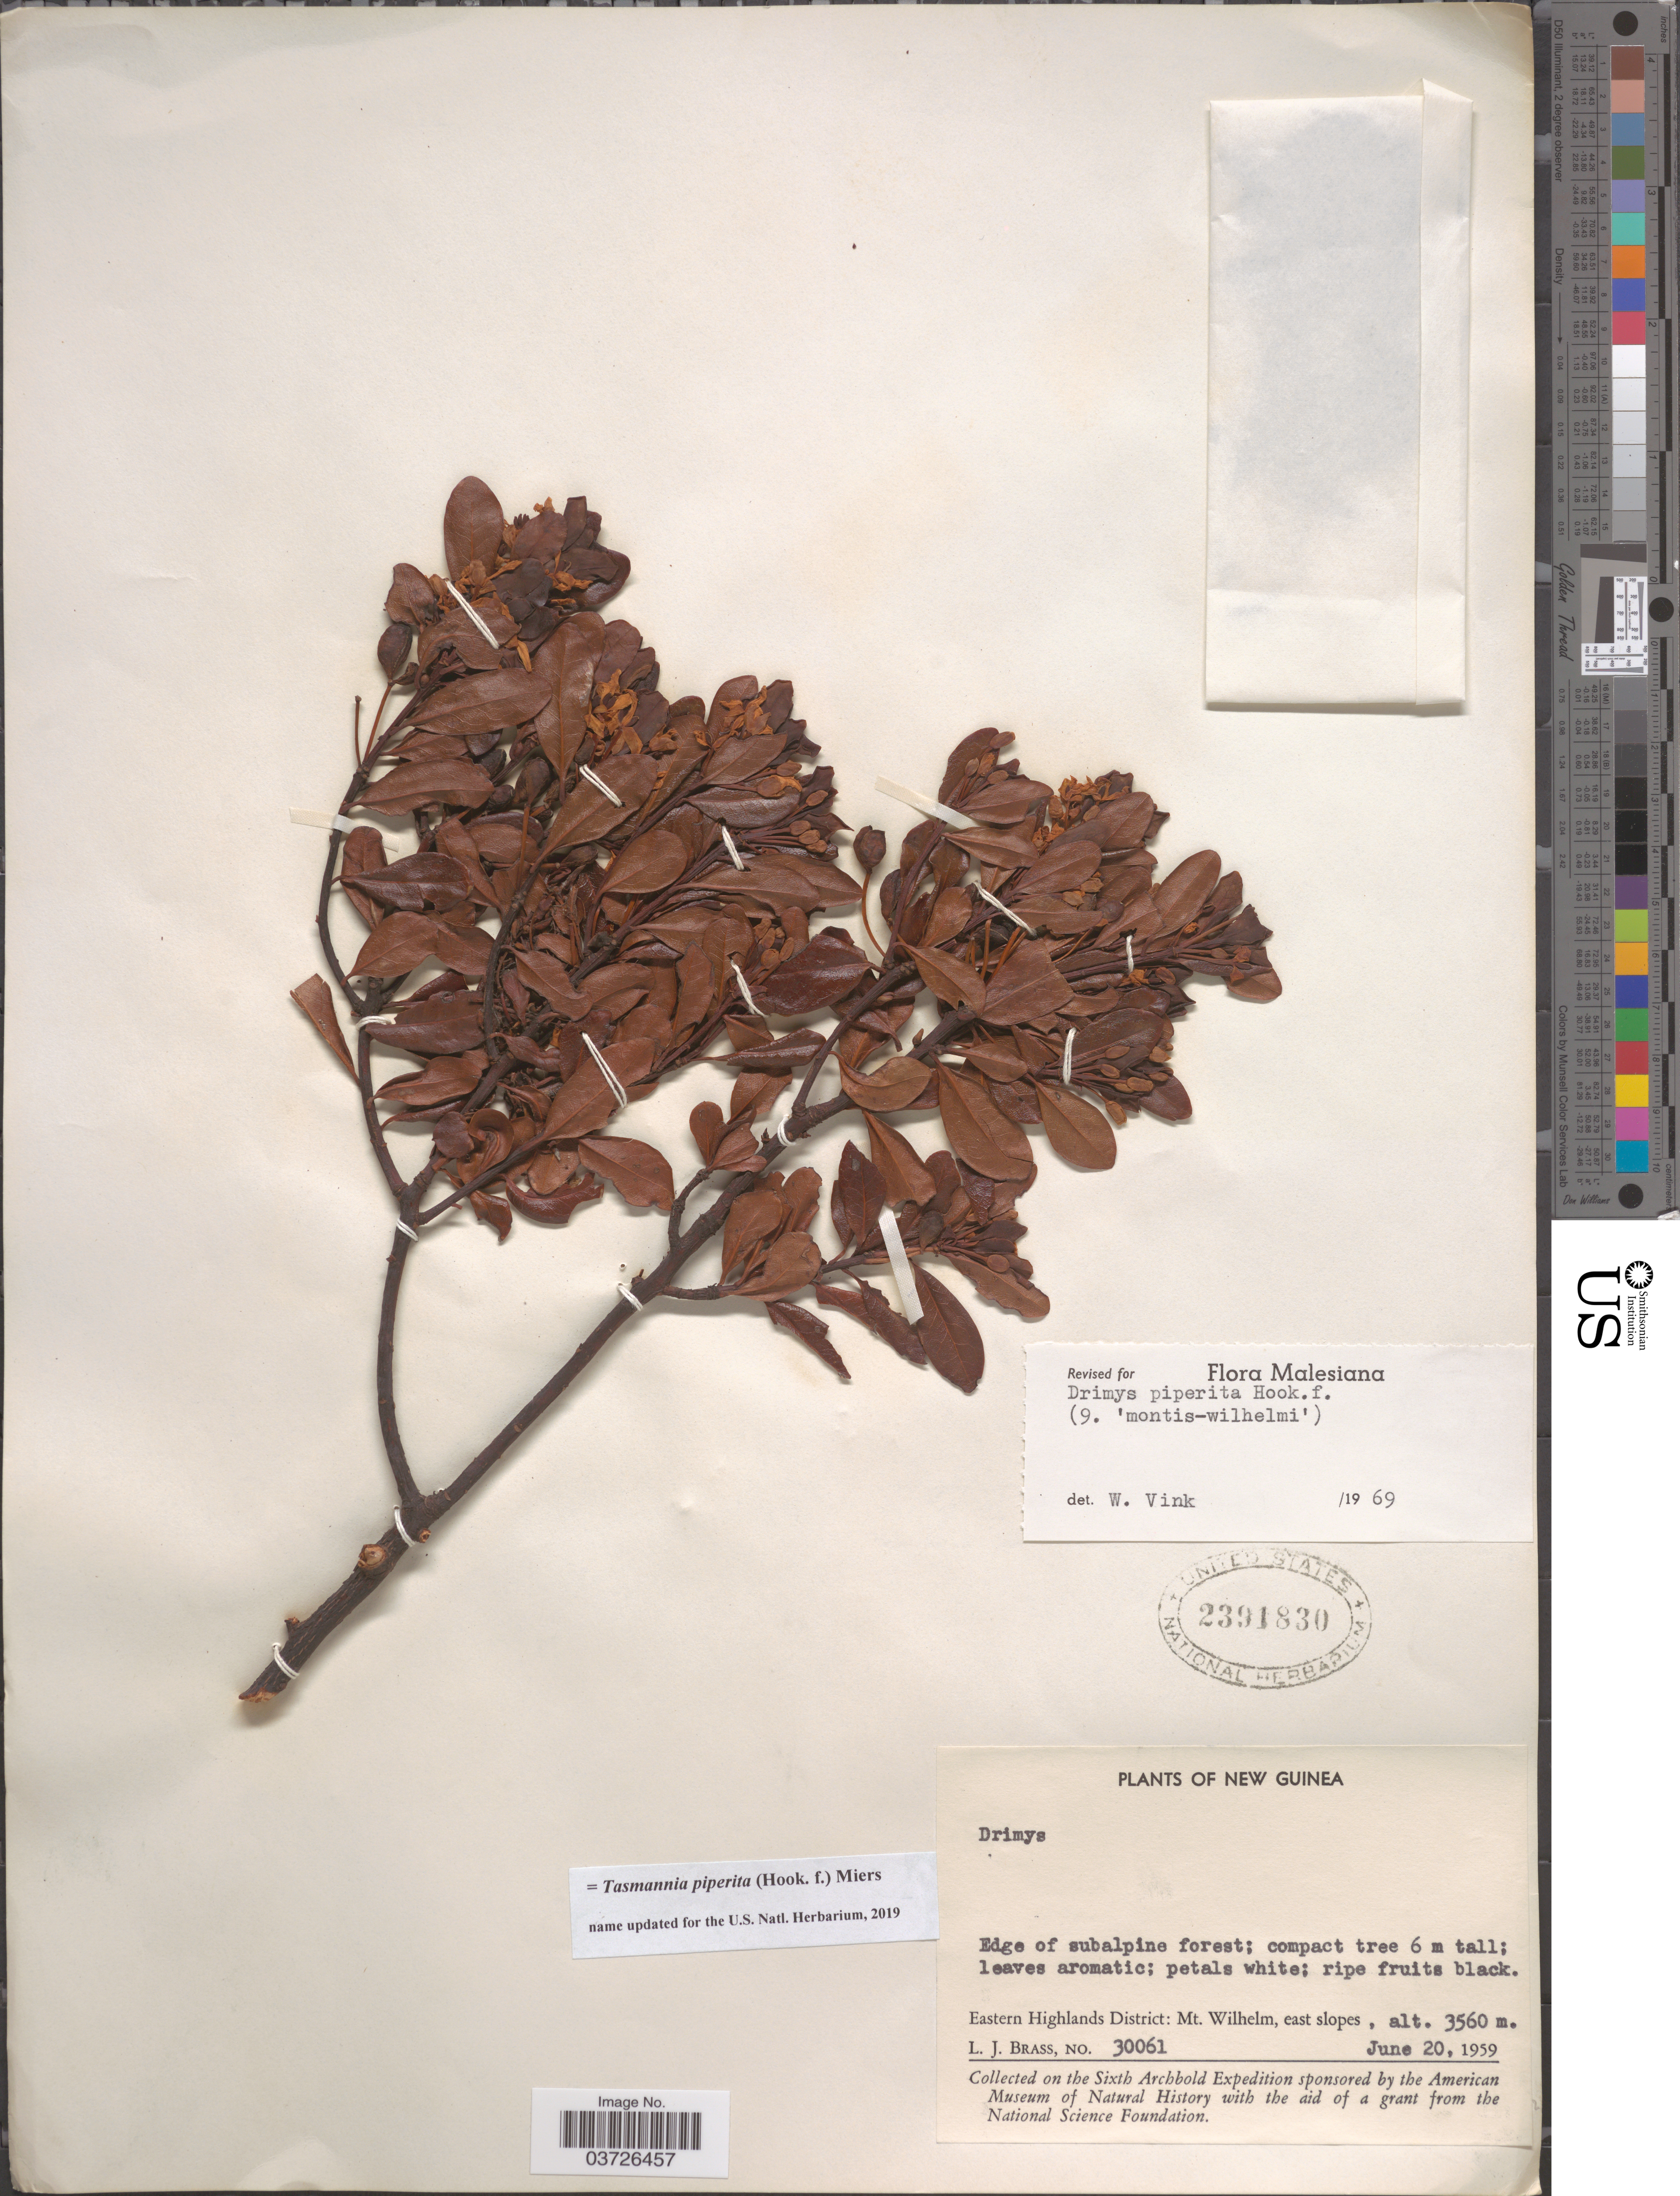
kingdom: Plantae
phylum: Tracheophyta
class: Magnoliopsida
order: Canellales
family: Winteraceae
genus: Tasmannia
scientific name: Tasmannia piperita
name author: (Hook. f.) Miers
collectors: L. J. Brass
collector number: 30061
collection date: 1959-06-20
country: Papua New Guinea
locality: New Guinea. Eastern Highlands District: Mt. Wilhelm, east slopes.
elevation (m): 3560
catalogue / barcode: US 2391830